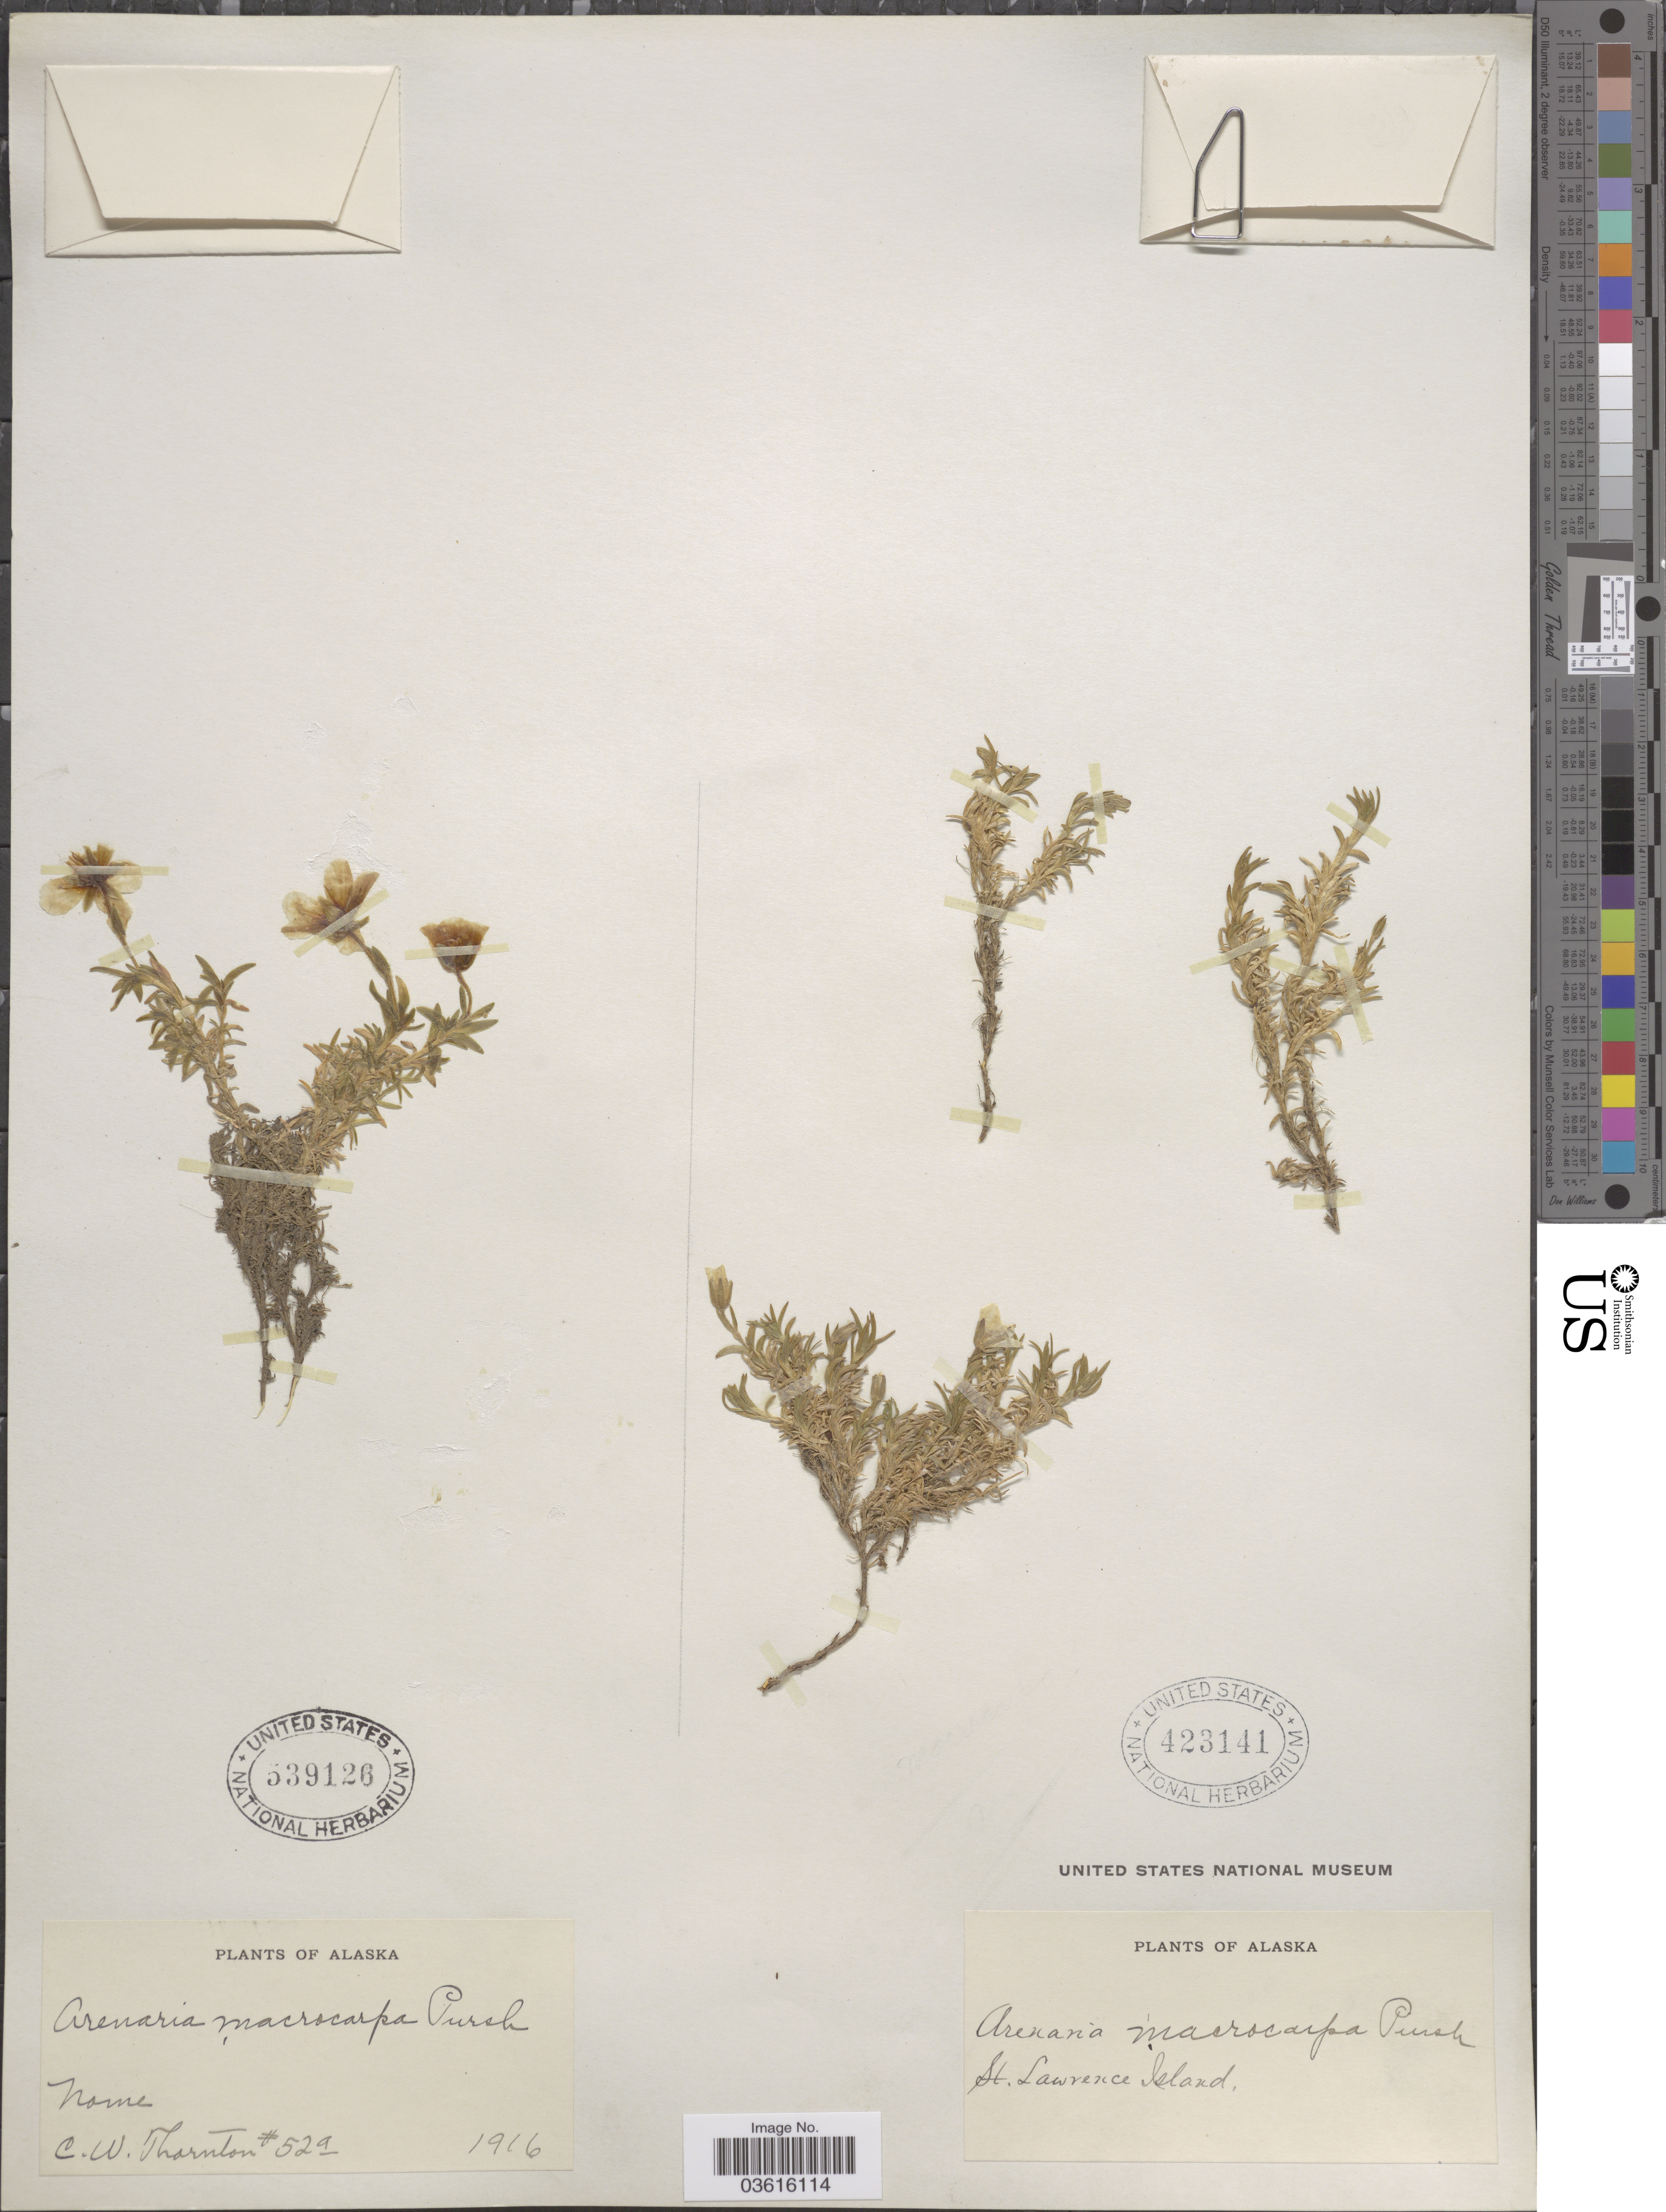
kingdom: Plantae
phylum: Tracheophyta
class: Magnoliopsida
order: Caryophyllales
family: Caryophyllaceae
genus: Pseudocherleria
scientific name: Pseudocherleria macrocarpa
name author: (Pursh) Dillenb. & Kadereit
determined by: U.S. National Herbarium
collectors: C. Thornton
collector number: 52a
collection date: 1916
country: United States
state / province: Alaska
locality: Nome.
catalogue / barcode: US 539126